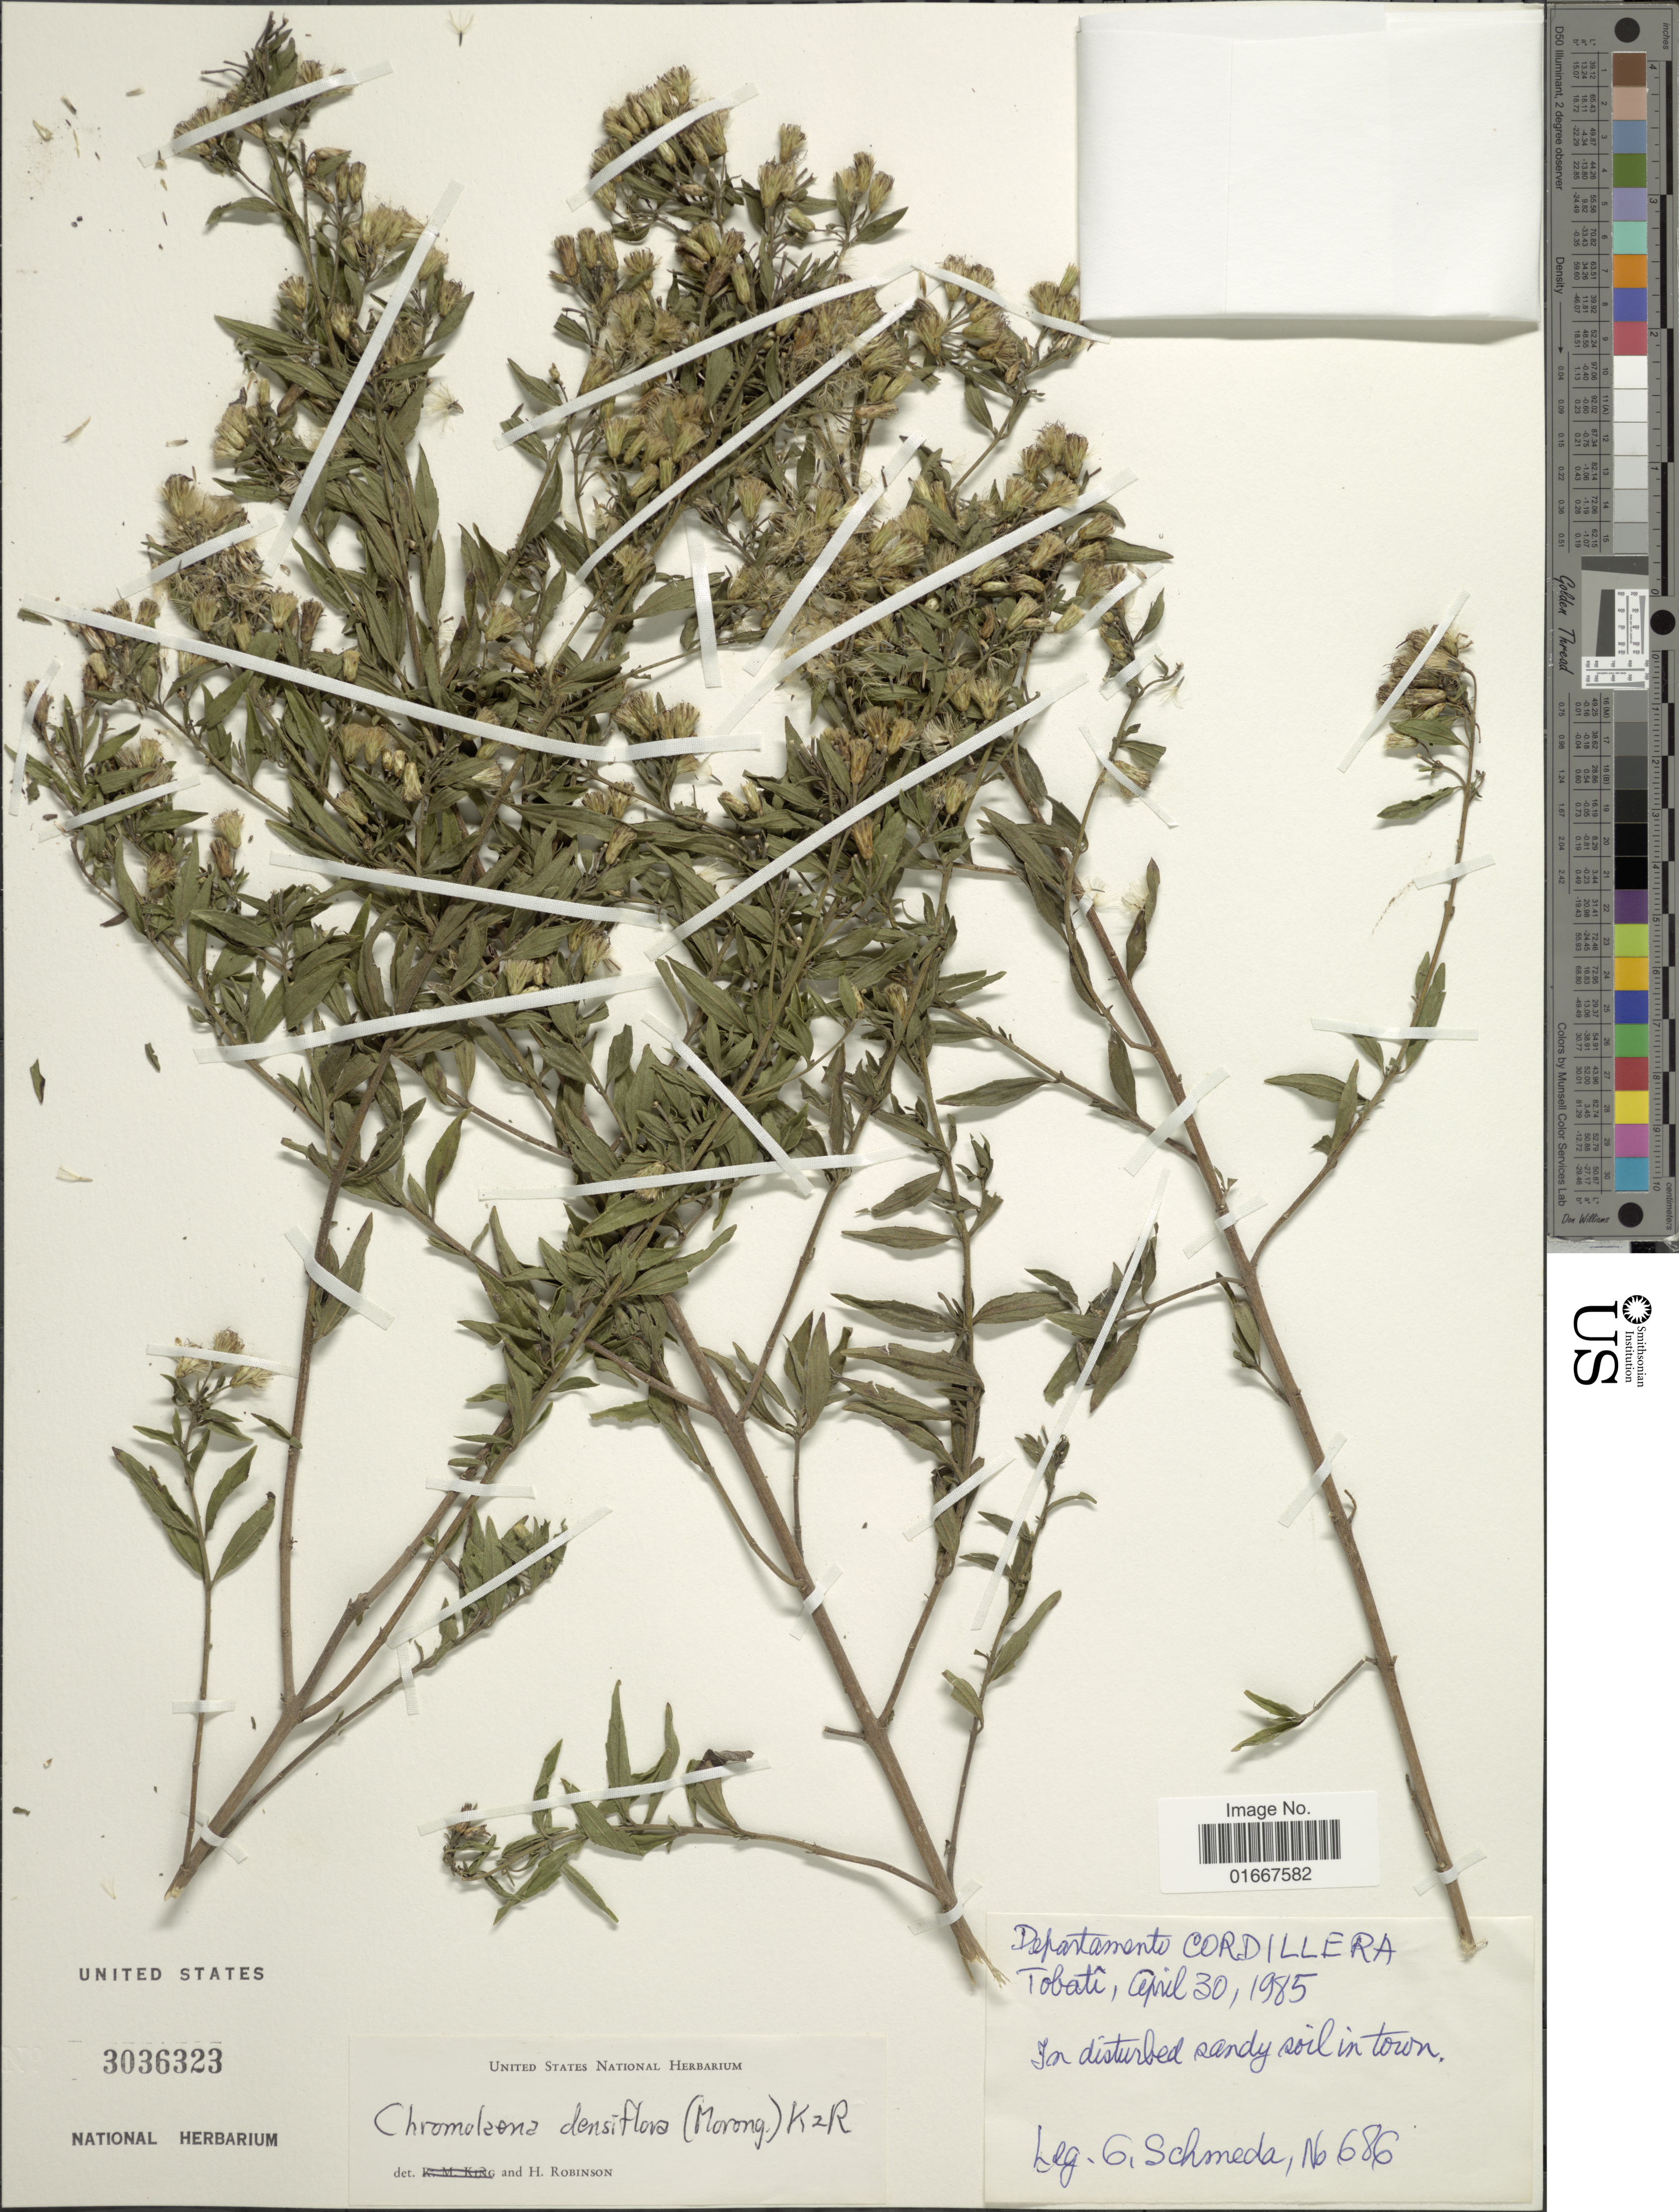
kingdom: Plantae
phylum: Tracheophyta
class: Magnoliopsida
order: Asterales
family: Asteraceae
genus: Chromolaena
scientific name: Chromolaena densiflorum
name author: (Morong) R.M. King & H. Rob.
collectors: G. Schmeda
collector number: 686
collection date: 1985-04-30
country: Paraguay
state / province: Cordillera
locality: Tobatî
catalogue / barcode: US 3036323